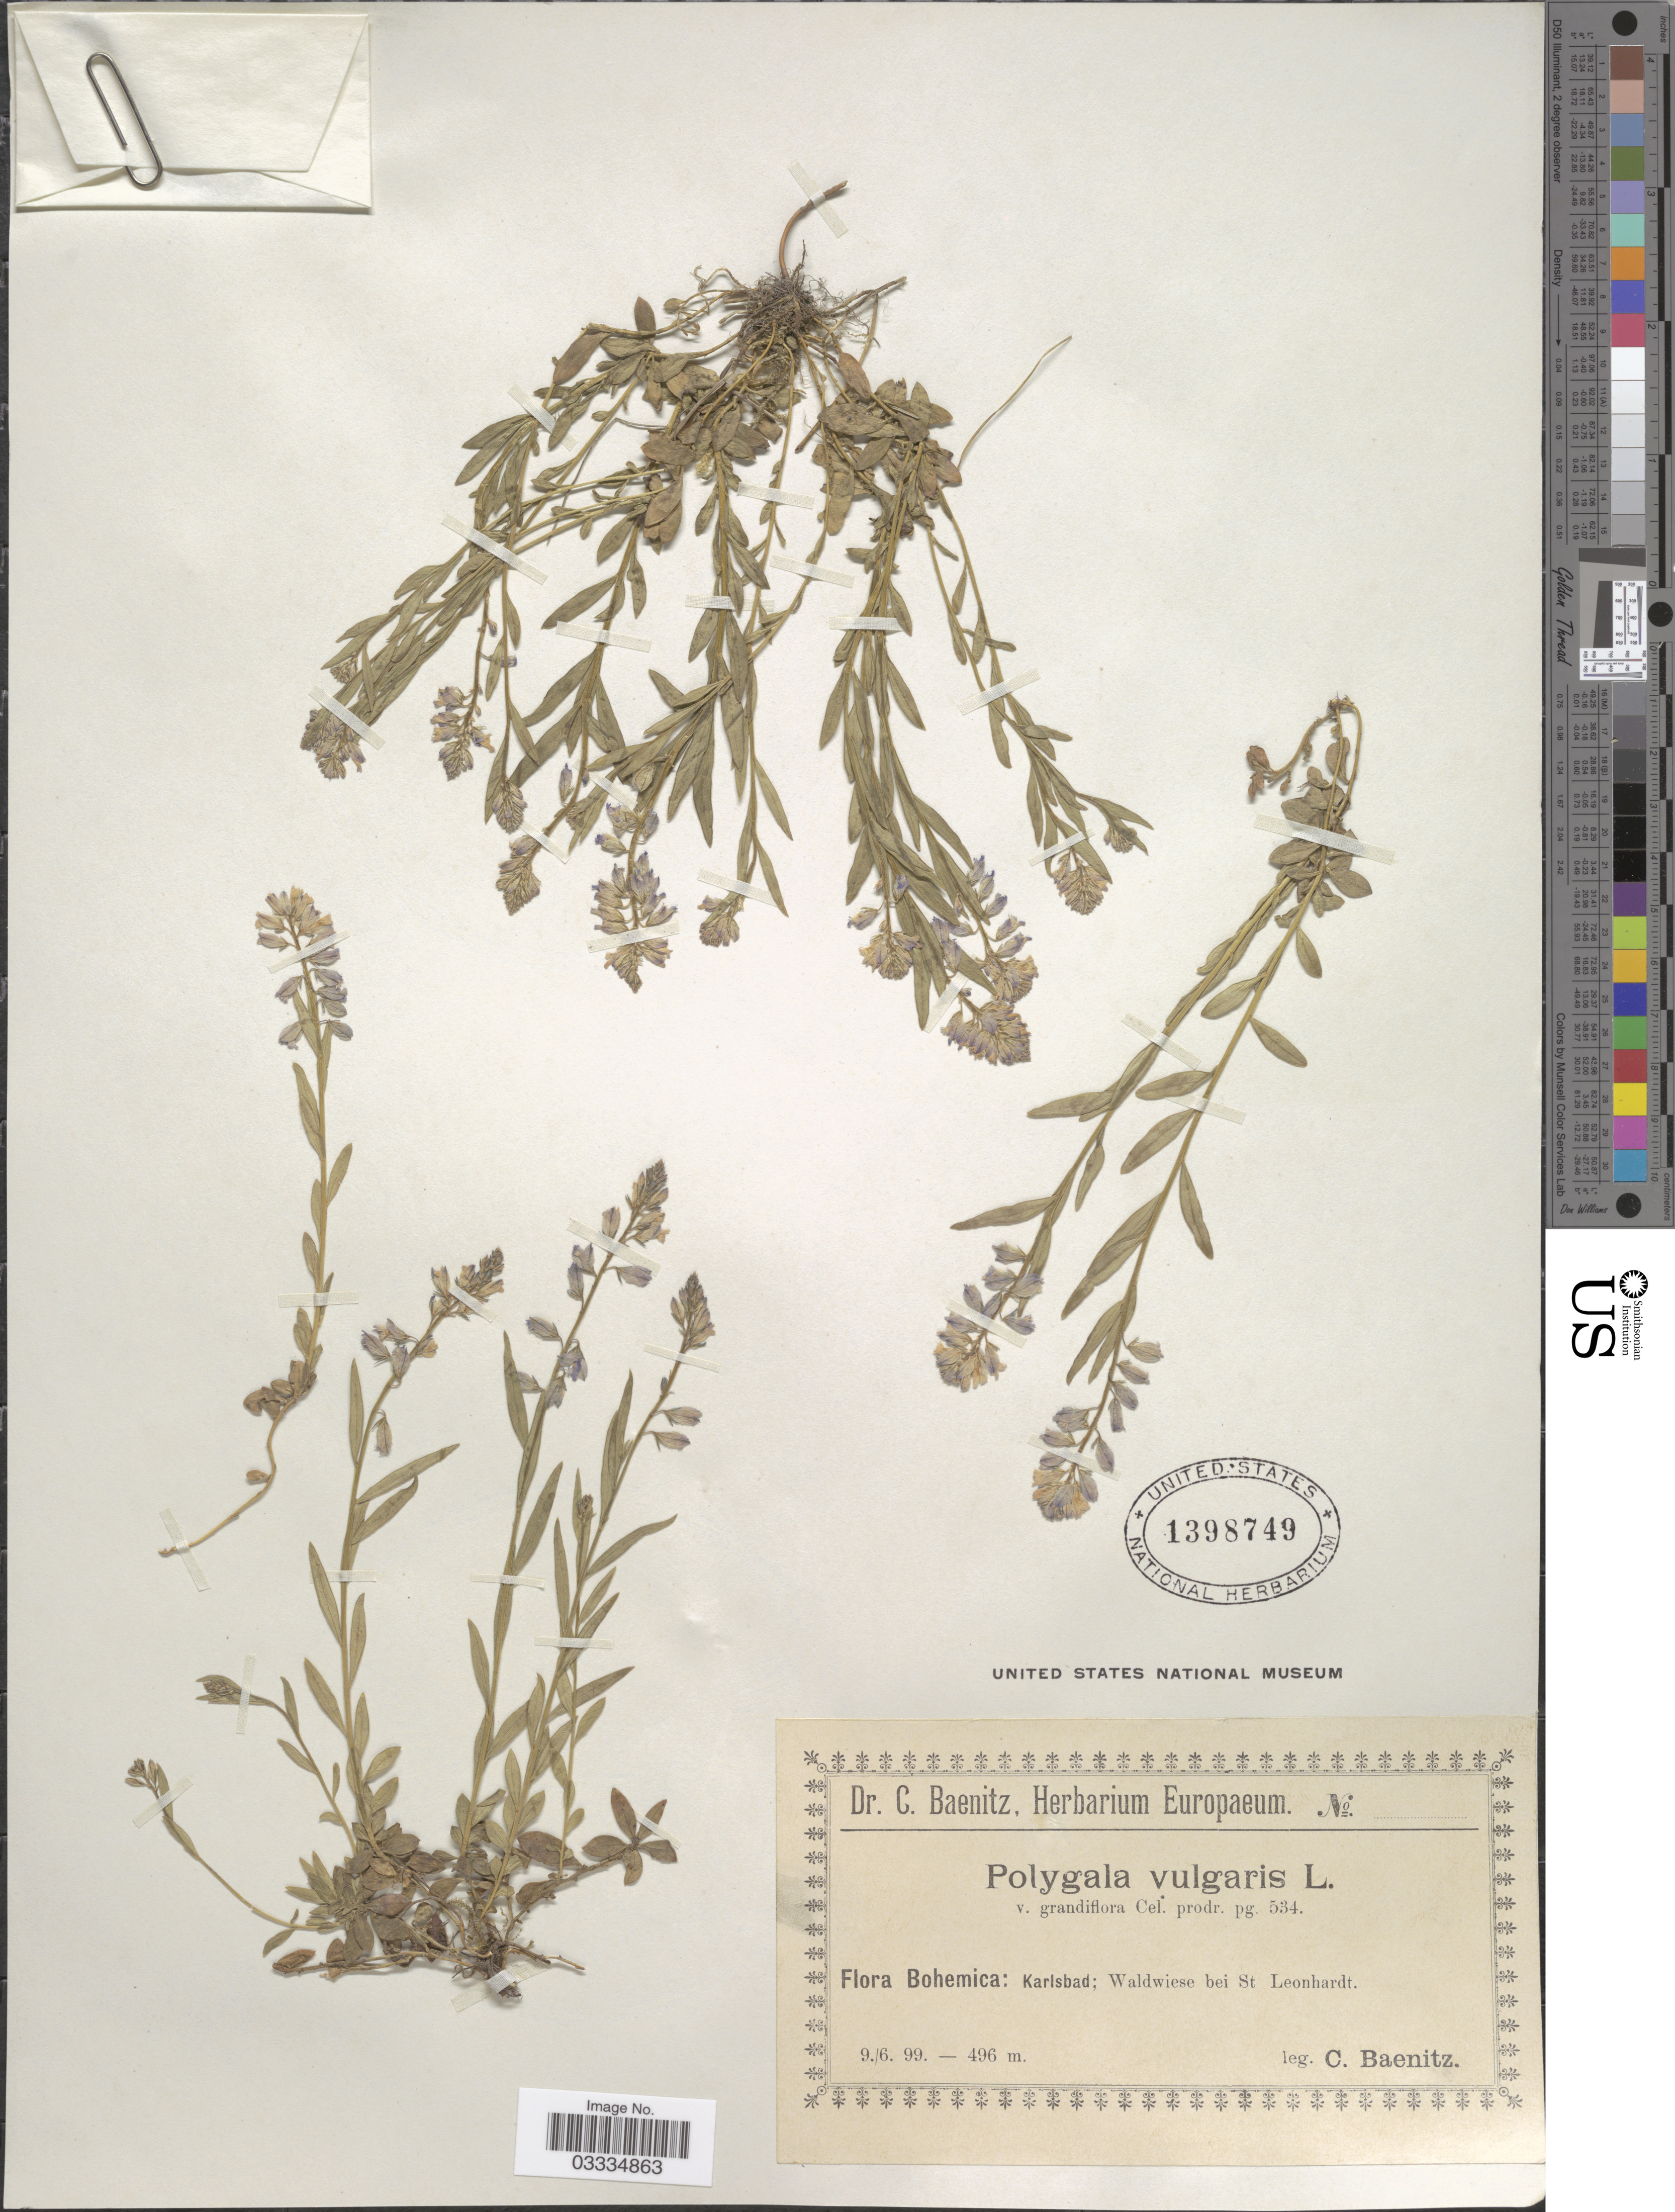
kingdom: Plantae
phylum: Tracheophyta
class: Magnoliopsida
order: Fabales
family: Polygalaceae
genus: Polygala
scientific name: Polygala vulgaris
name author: L.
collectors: C. G. Baenitz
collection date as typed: Transcribed d/m/y: 9/6/99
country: Czechia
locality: Bohemica: Karlsbad; Waldwiese bei St Leonhardt.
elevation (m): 496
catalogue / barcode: US 1398749